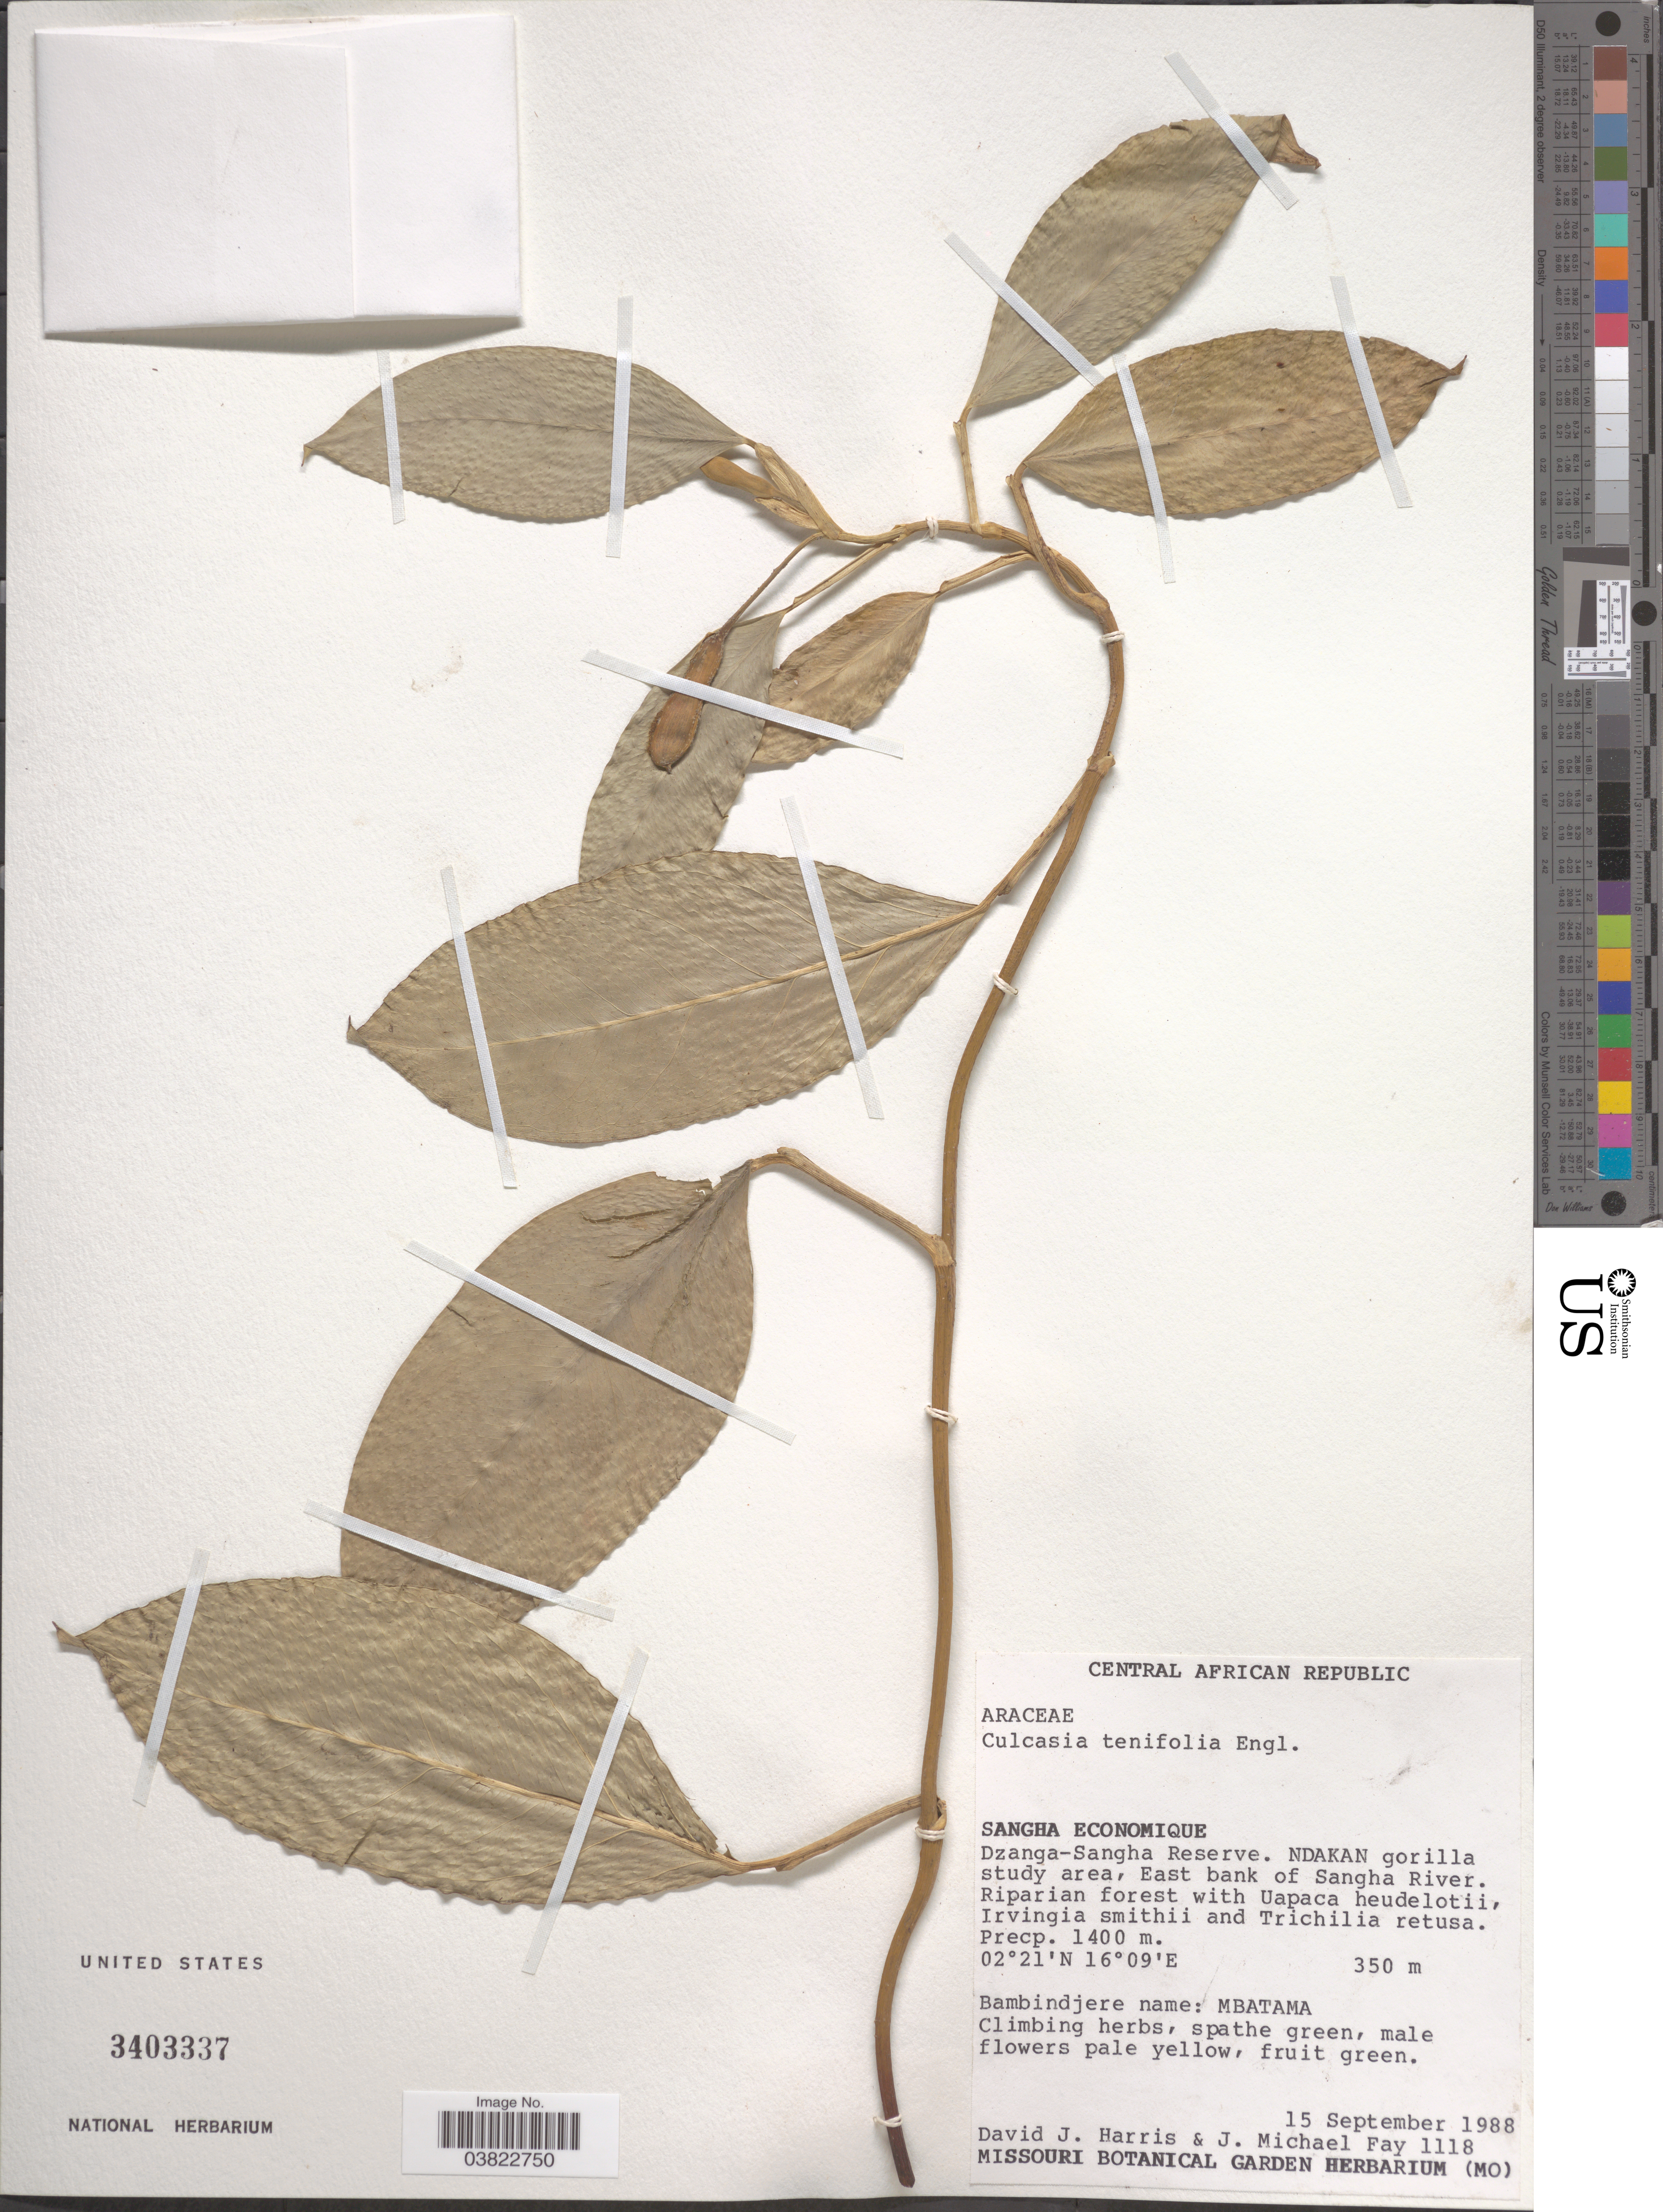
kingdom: Plantae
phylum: Tracheophyta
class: Liliopsida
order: Alismatales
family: Araceae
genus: Culcasia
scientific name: Culcasia tenuifolia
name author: Engl.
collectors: D. J. Harris & J. M. Fay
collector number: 1118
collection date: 1988-09-15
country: Congo, Republic of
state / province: Sangha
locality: Central African Republic. Sangha Economique. Dzanga-Sangha Reserve. Ndakan gorilla study area, East bank of Sangha River.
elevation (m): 350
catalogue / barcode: US 3403337